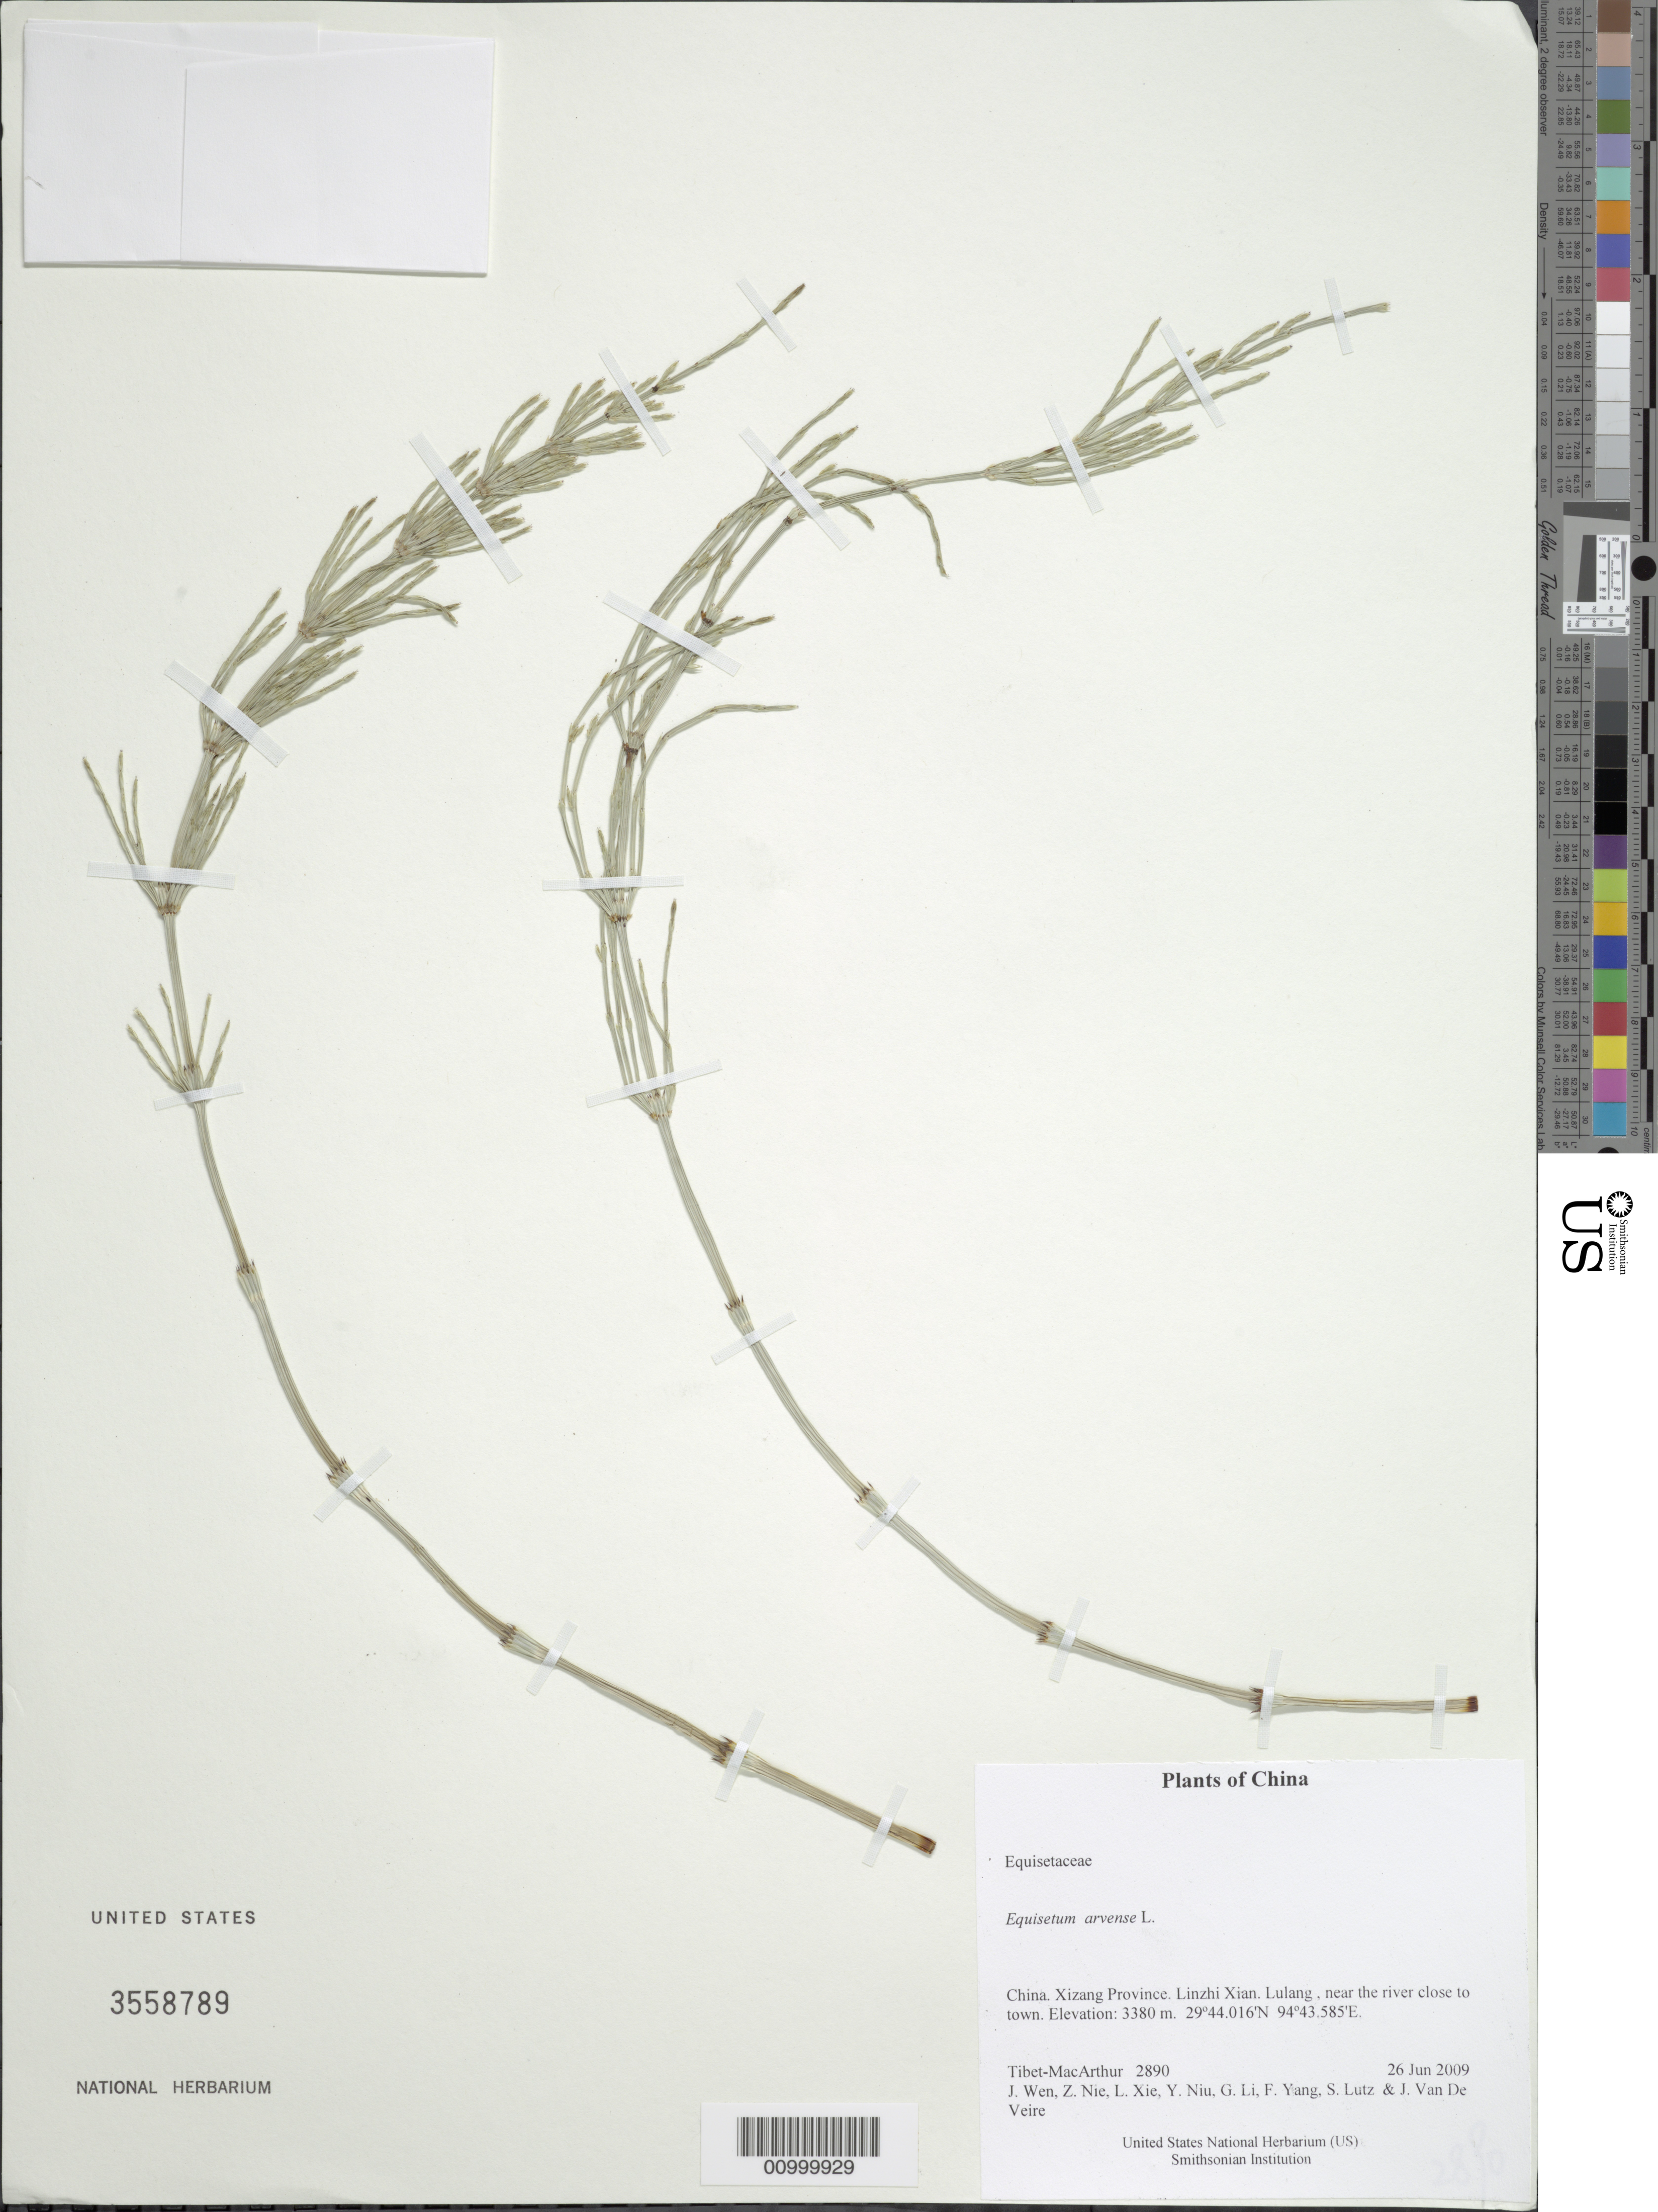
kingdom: Plantae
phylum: Tracheophyta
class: Polypodiopsida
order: Equisetales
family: Equisetaceae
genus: Equisetum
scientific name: Equisetum arvense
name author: L.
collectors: Tibet-MacArthur, J. Wen, Z. Nie, L. Xie, Y. Niu, G. Li, F. Yang, S. Lutz & J. Van De Veire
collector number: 2890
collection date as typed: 26 Jun 2009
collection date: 2009-06-26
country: China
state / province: Xizang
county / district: Linzhi Xian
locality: Lulang , near the river close to town.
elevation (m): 3380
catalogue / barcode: US 3558789